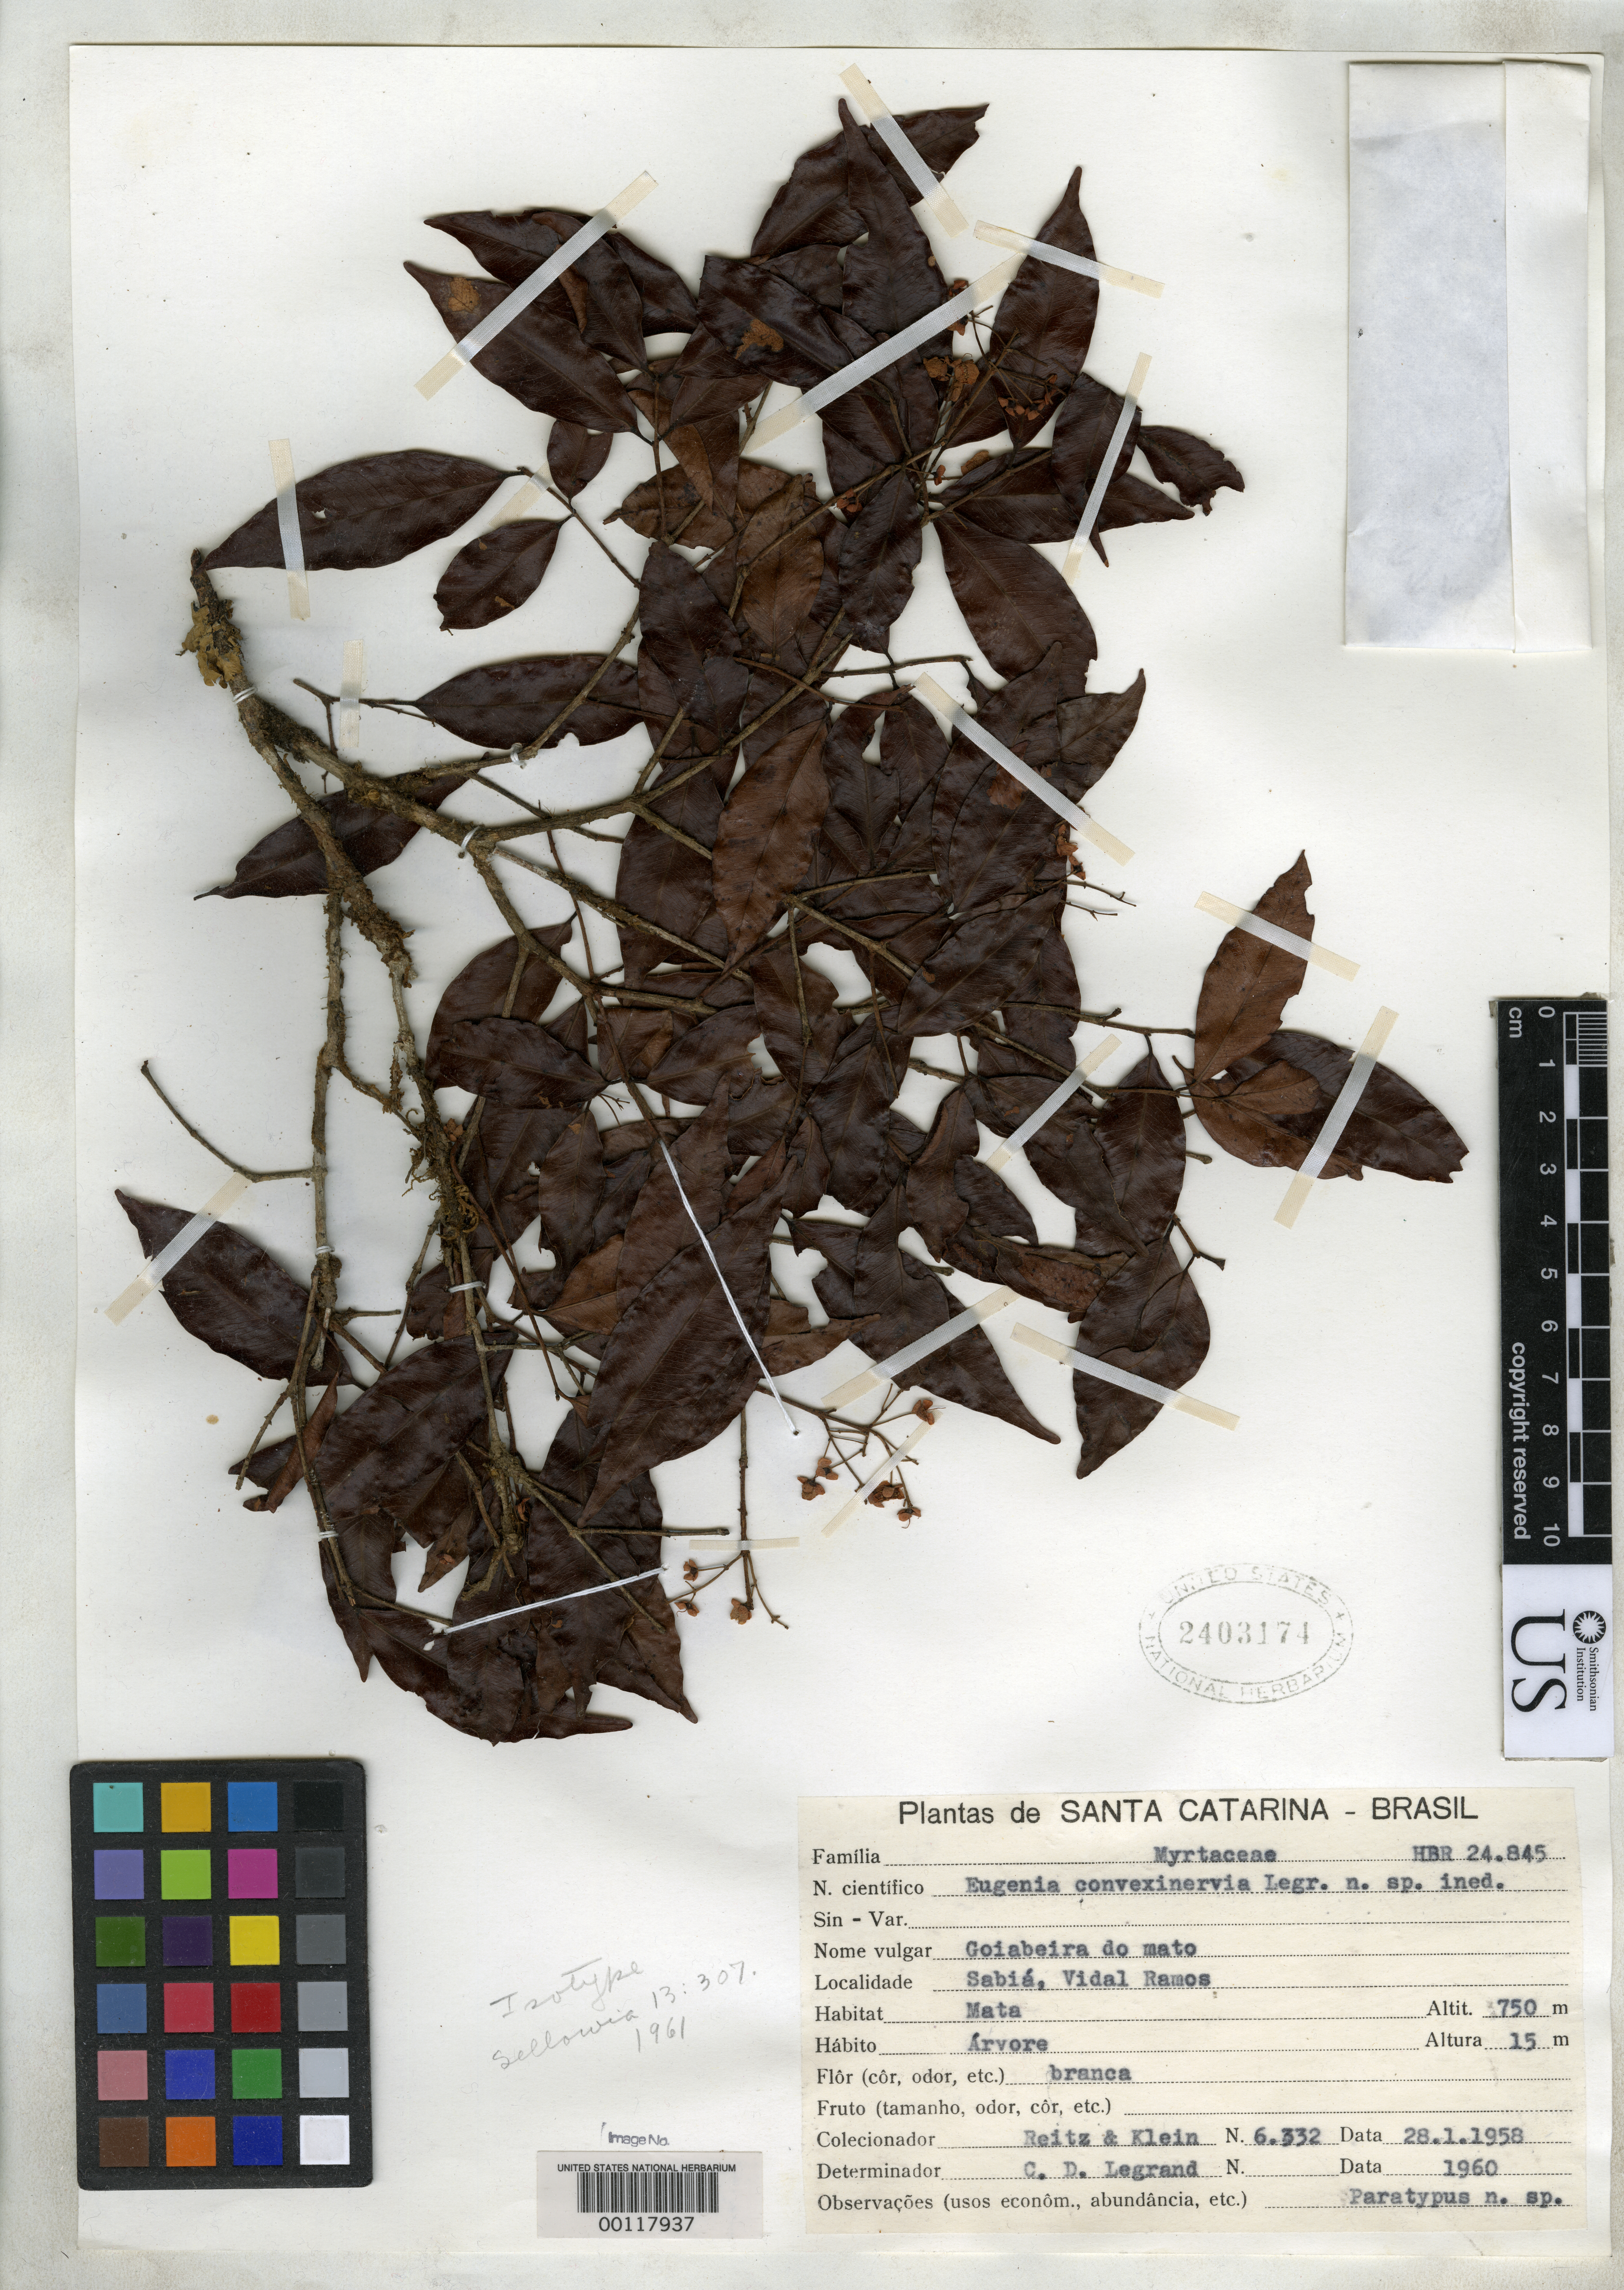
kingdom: Plantae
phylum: Tracheophyta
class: Magnoliopsida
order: Myrtales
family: Myrtaceae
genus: Eugenia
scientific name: Eugenia convexinervia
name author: D. Legrand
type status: Isotype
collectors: R. Reitz & R. M. Klein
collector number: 6332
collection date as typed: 28 Jan 1958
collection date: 1958-01-28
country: Brazil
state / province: Santa Catarina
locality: Sabia, Vidal Ramos.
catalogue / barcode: US 2403174